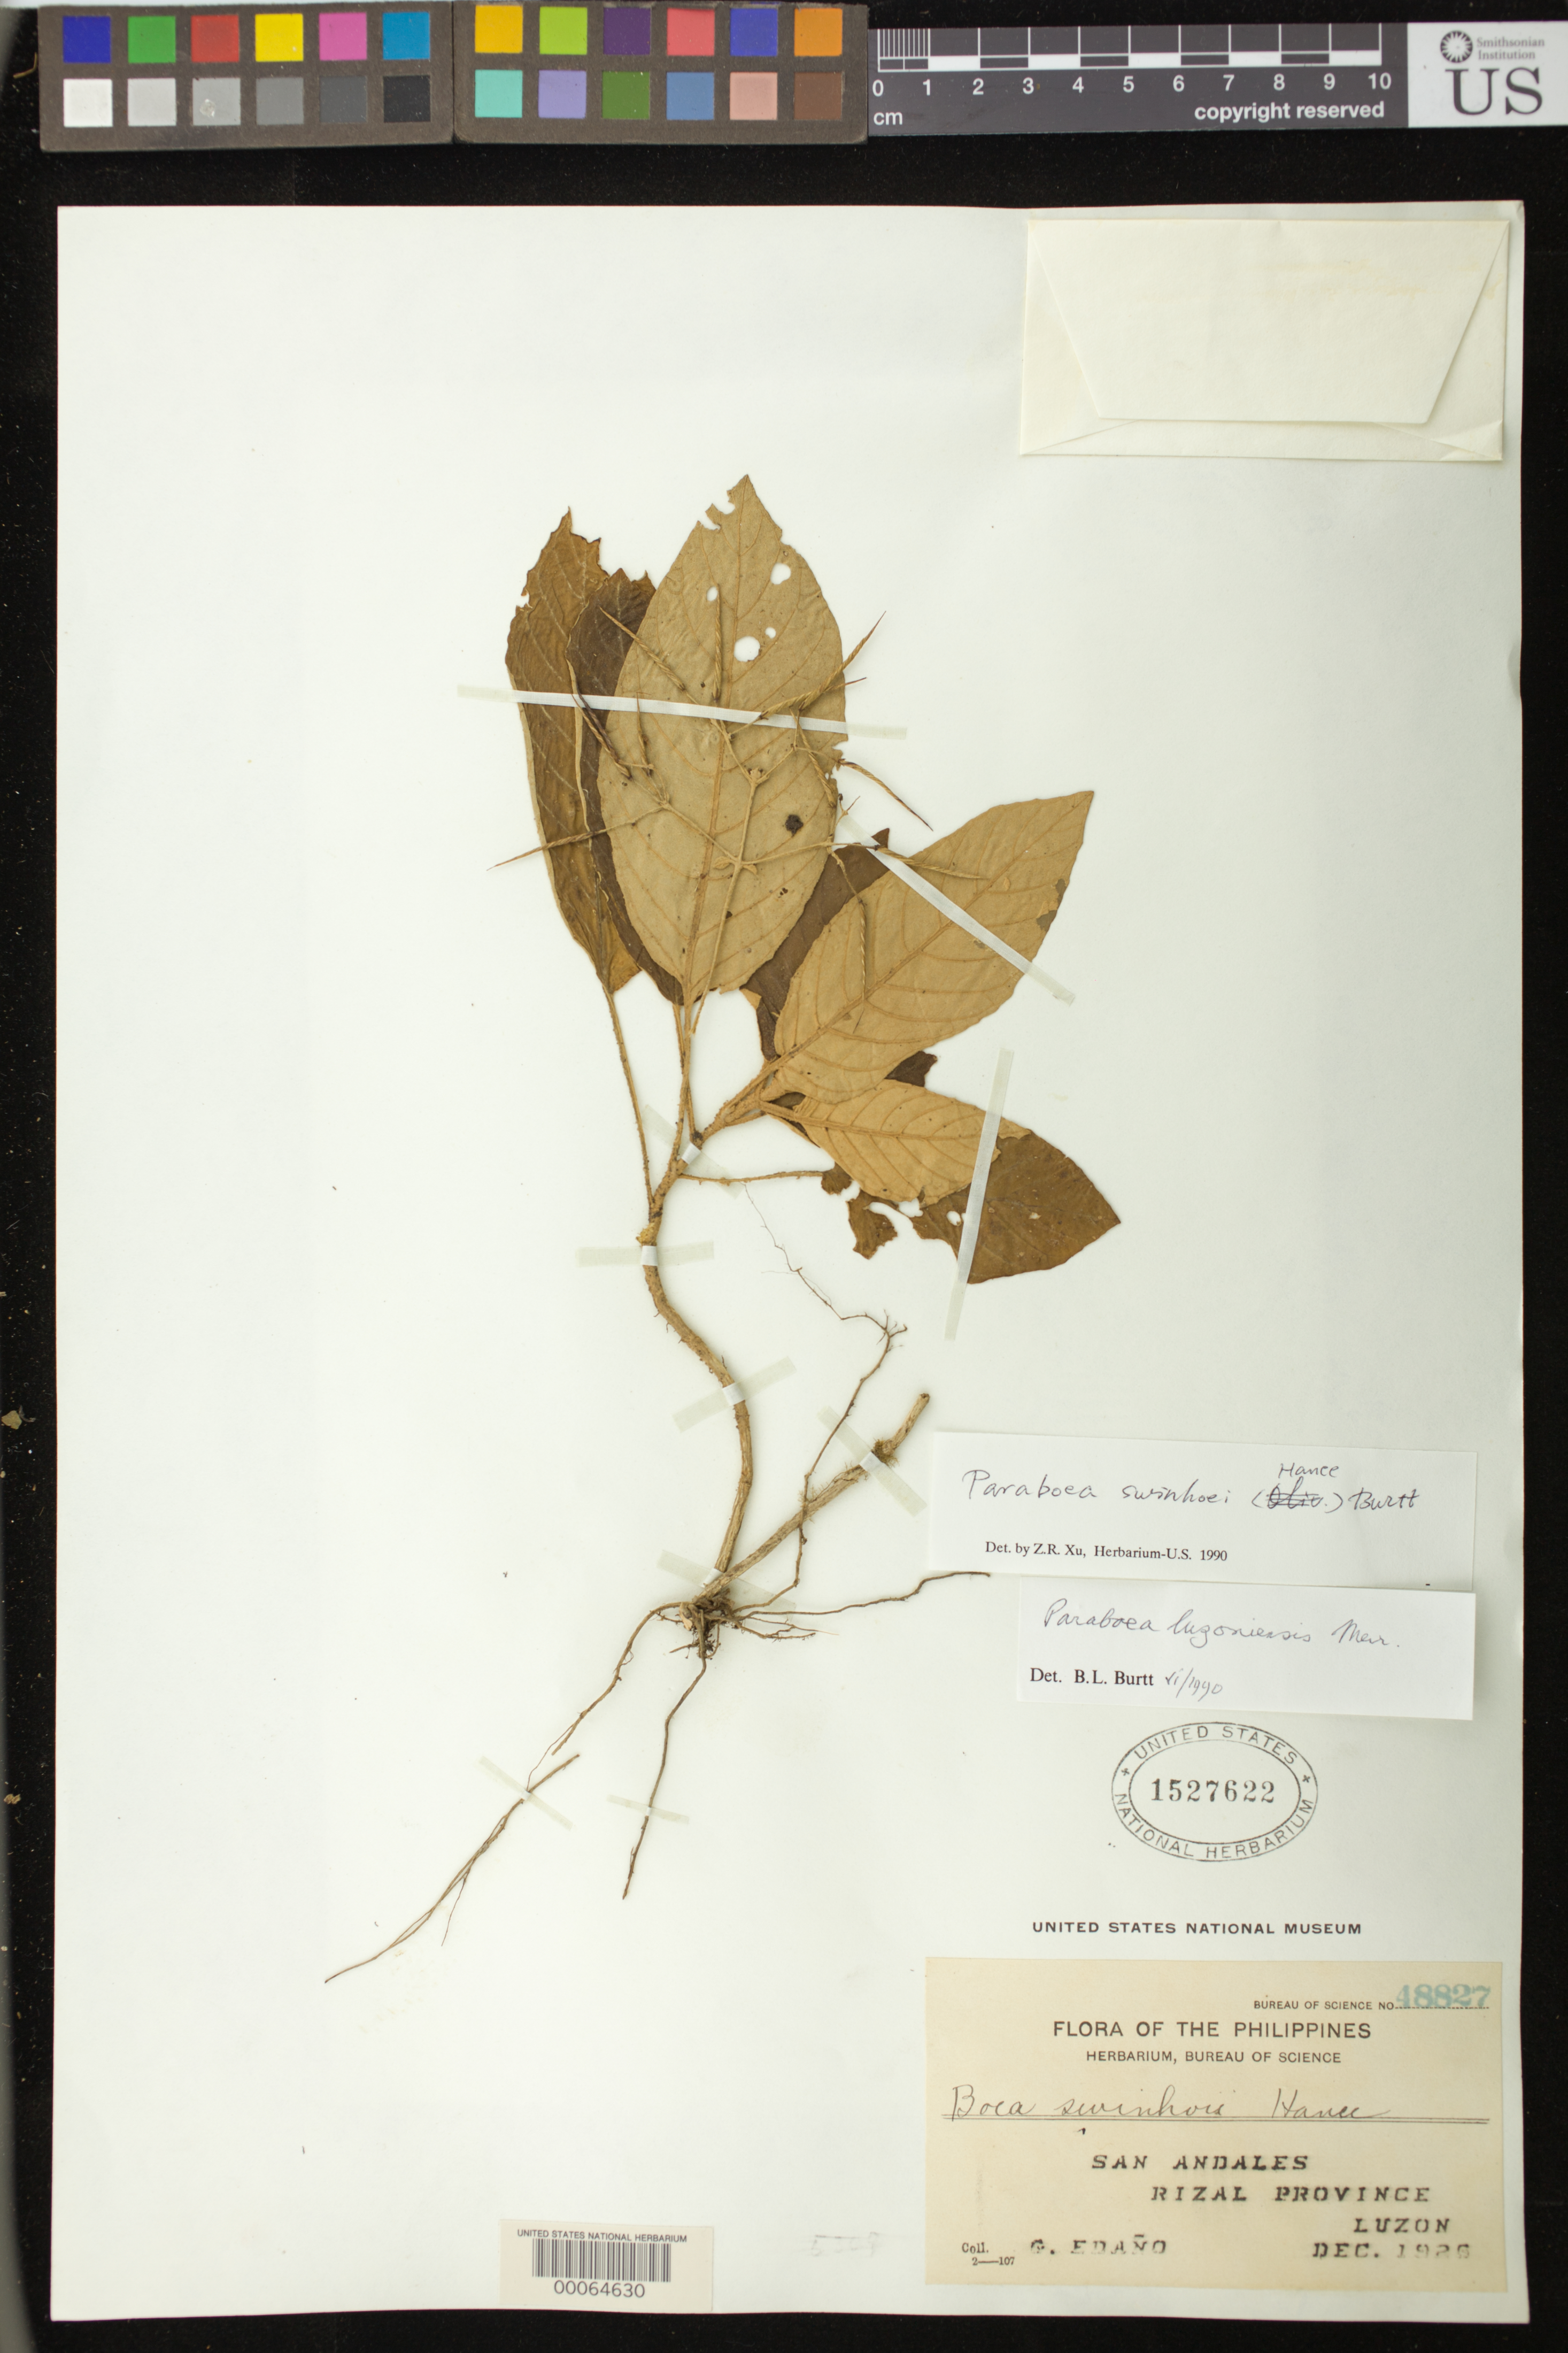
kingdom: Plantae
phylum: Tracheophyta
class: Magnoliopsida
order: Lamiales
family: Gesneriaceae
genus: Paraboea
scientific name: Paraboea rufescens var. umbellata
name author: (Drake) K.Y. Pan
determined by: Xu, Z. R.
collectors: G. Edaño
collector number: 48827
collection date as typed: Dec 1926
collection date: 1926-12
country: Philippines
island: Luzon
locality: San andales rizal province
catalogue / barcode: US 1527622